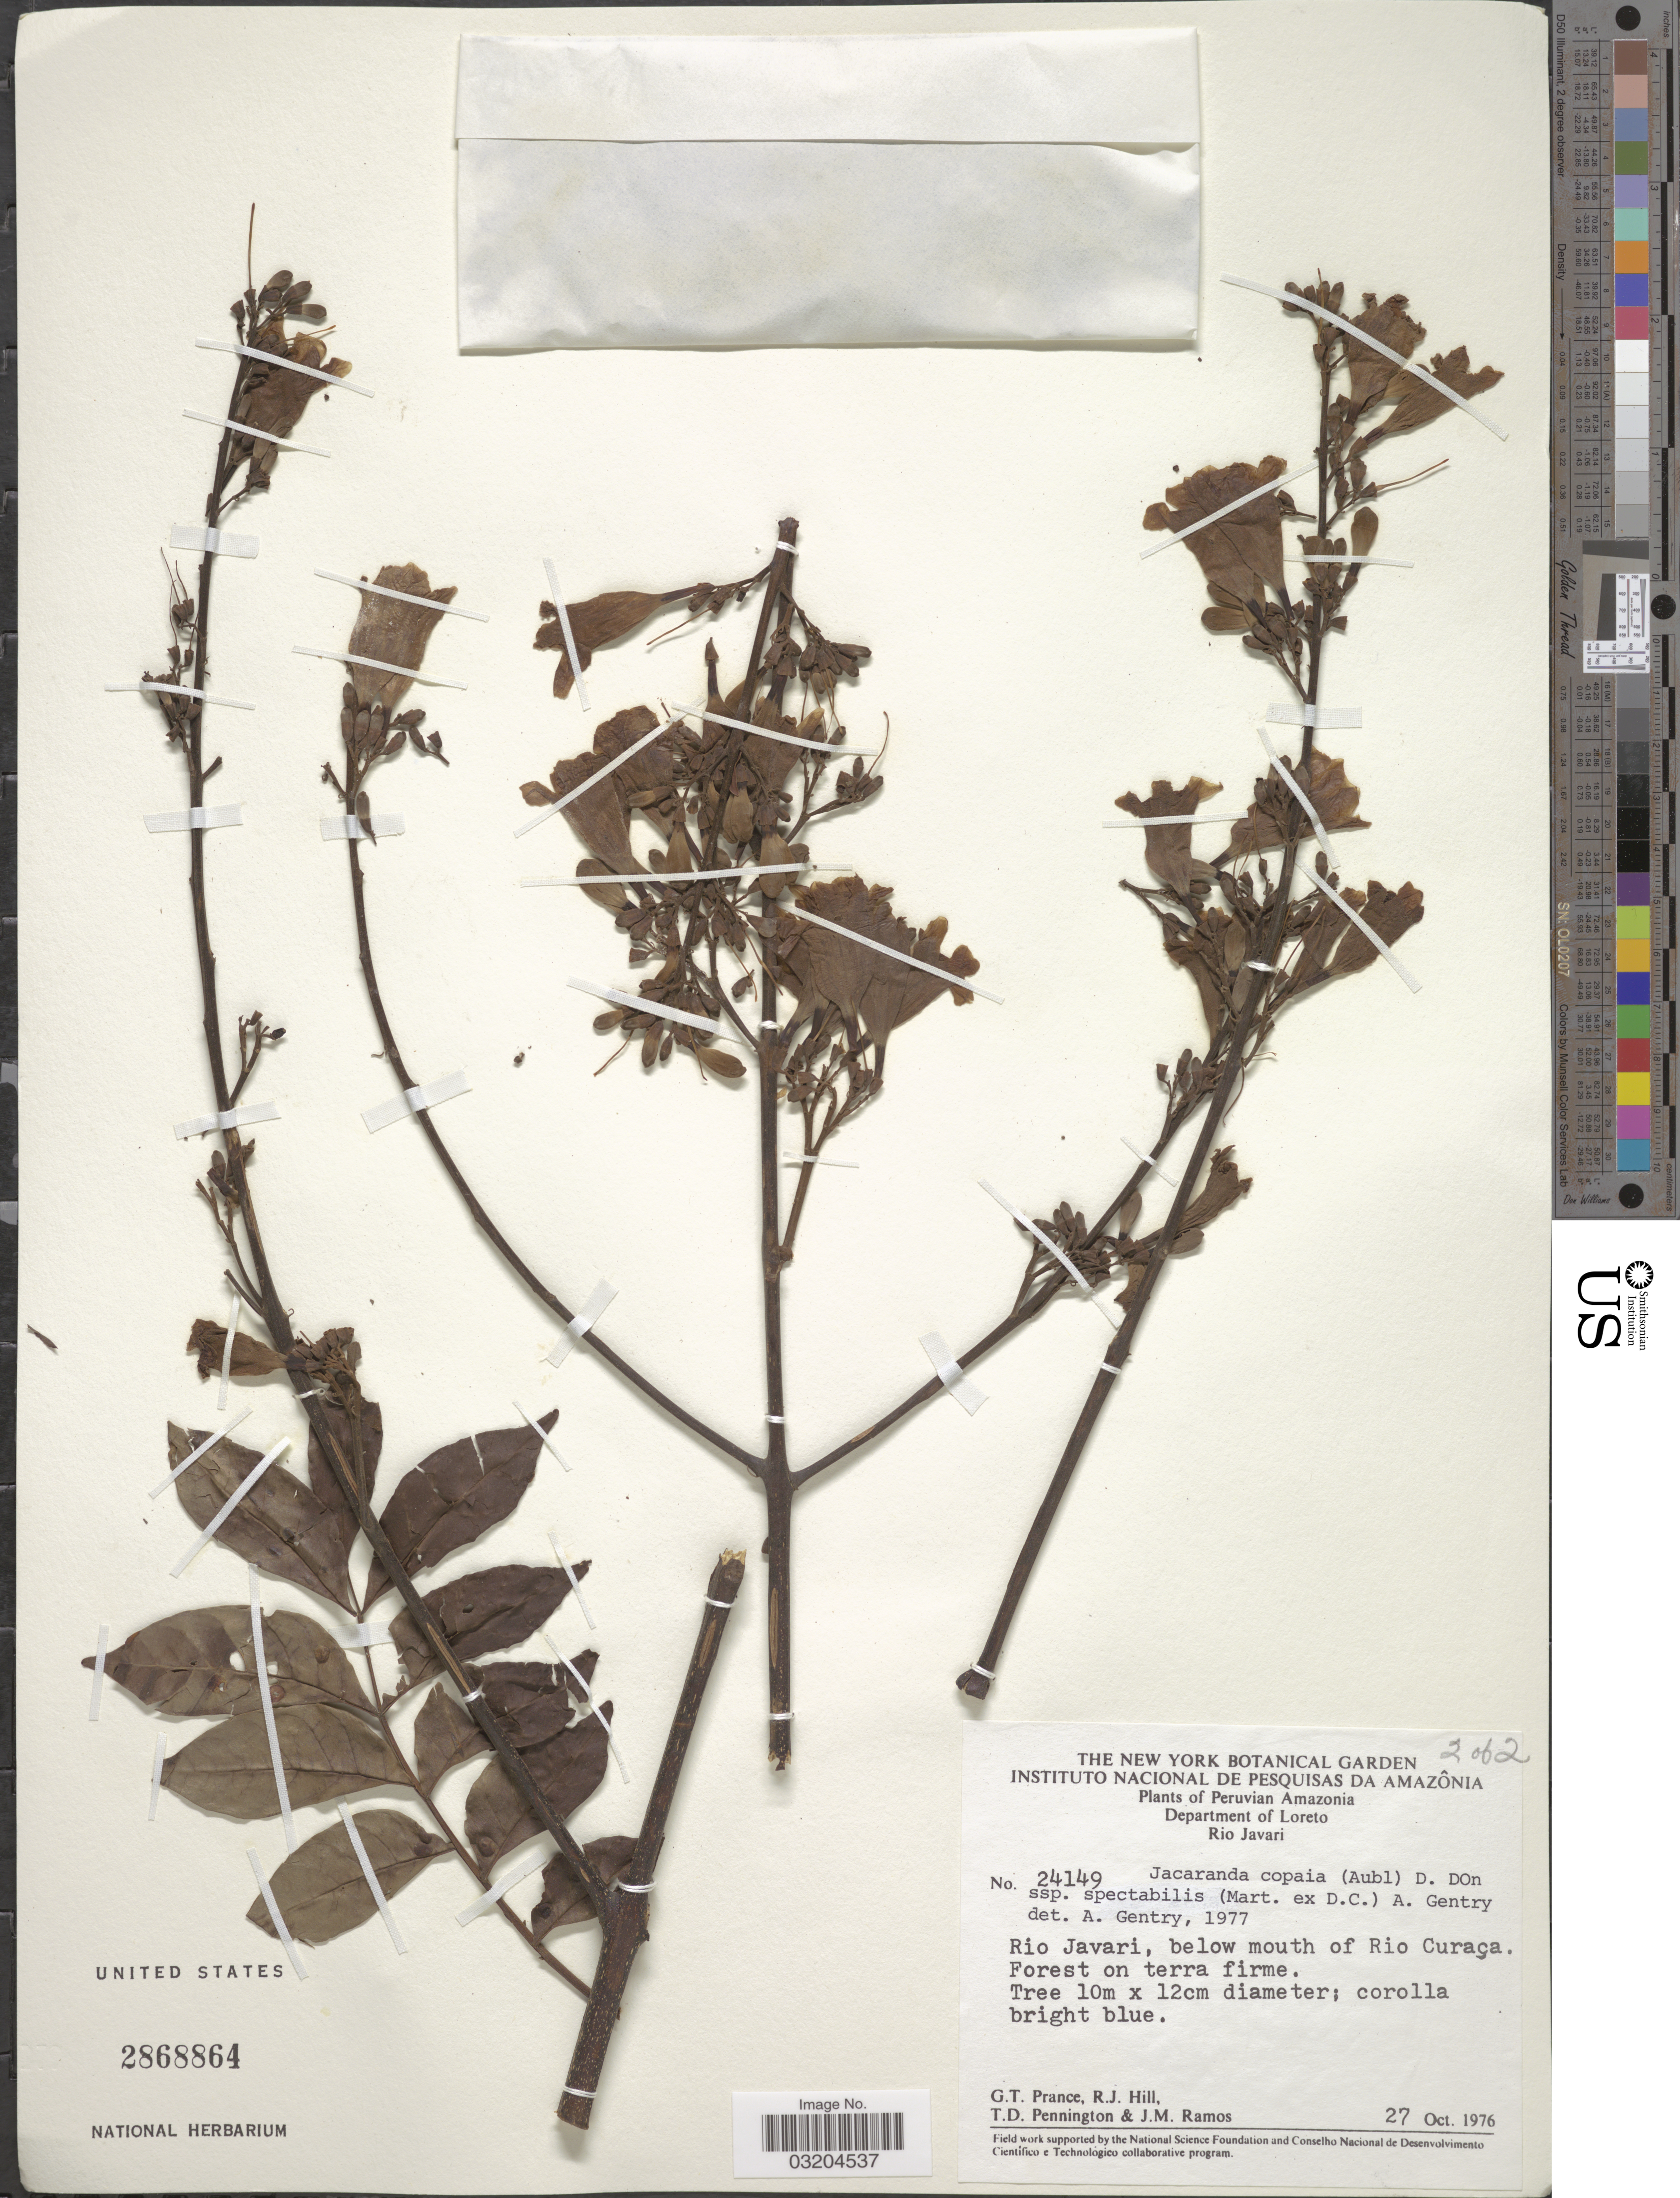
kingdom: Plantae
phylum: Tracheophyta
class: Magnoliopsida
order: Lamiales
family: Bignoniaceae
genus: Jacaranda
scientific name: Jacaranda copaia subsp. spectabilis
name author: (Mart. ex DC.) A.H. Gentry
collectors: G. T. Prance, R. J. Hill, T. D. Pennington & J. M. Ramos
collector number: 24149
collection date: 1976-10-27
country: Peru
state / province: Loreto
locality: Peruvian Amazonia. Department of Loreto. Rio Javari, below mouth of Rio Curaça.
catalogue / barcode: US 2868864